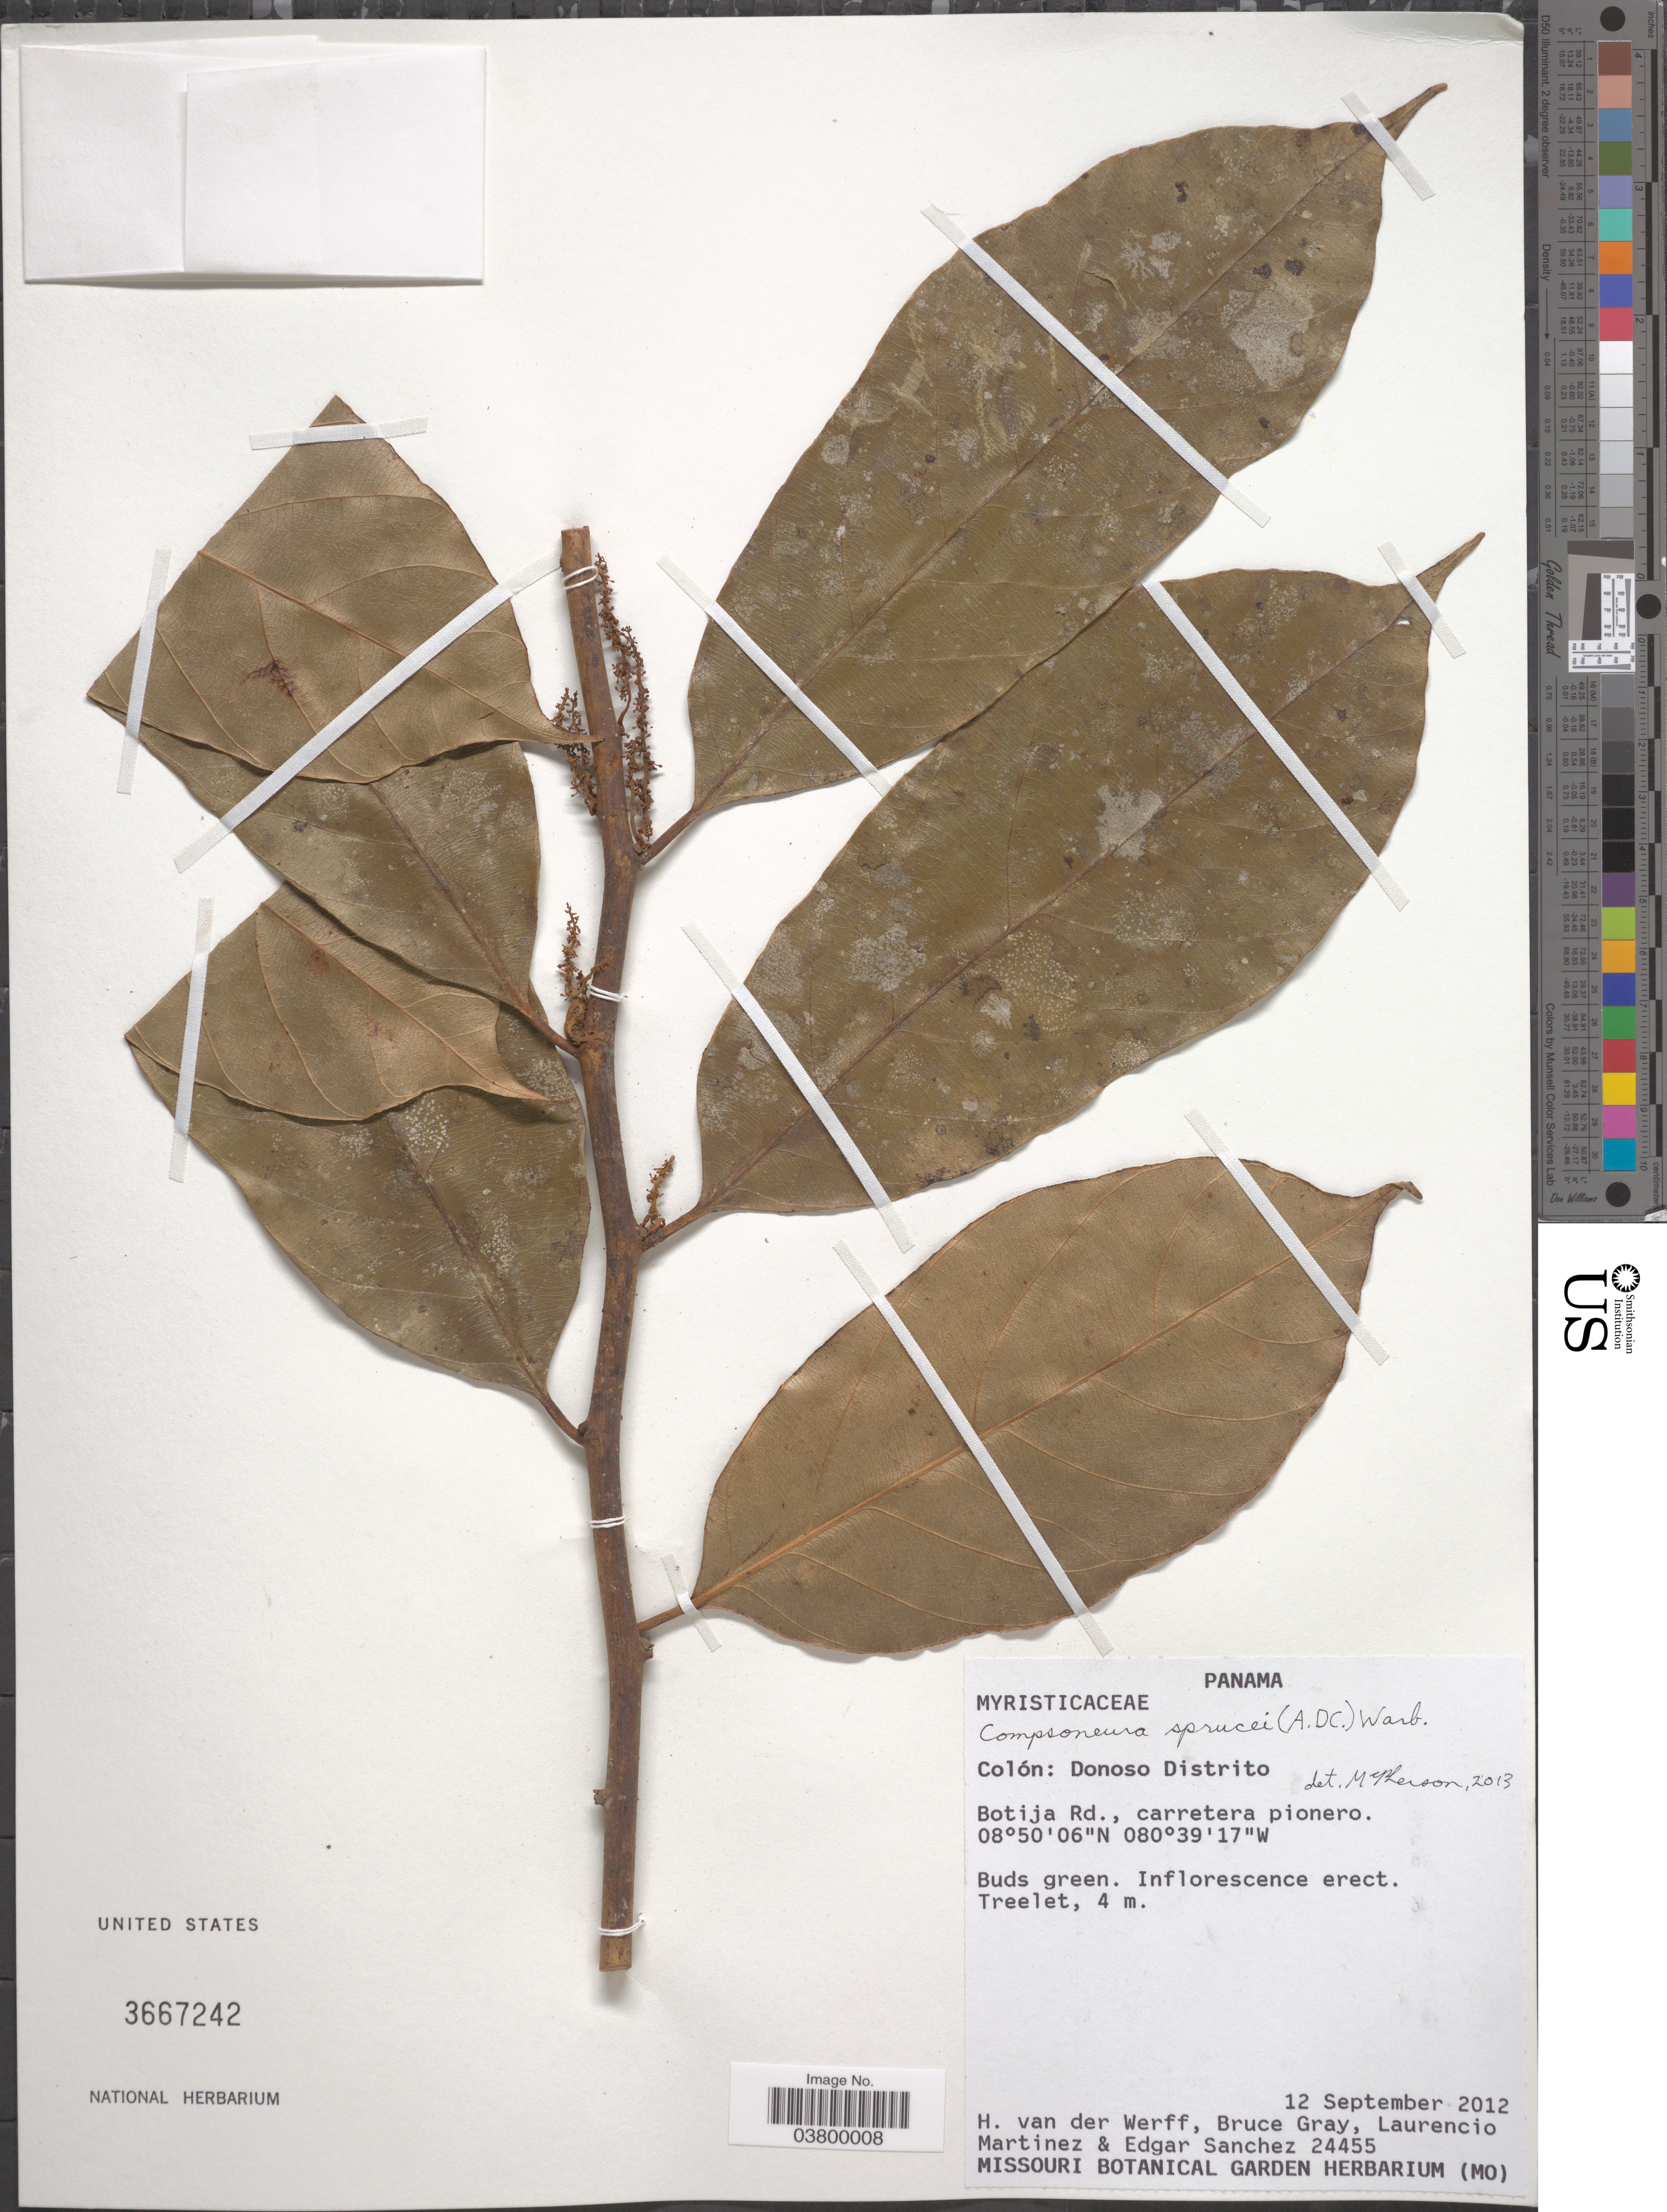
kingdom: Plantae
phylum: Tracheophyta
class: Magnoliopsida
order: Magnoliales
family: Myristicaceae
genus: Compsoneura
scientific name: Compsoneura sprucei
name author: (A. DC.) Warb.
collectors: H. van der Werff, B. Gray, L. Martinez & E. Sanchez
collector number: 24455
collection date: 2012-09-12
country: Panama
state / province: Colón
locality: Donoso Distrito. Botija Rd., carretera pionero.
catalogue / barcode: US 3667242